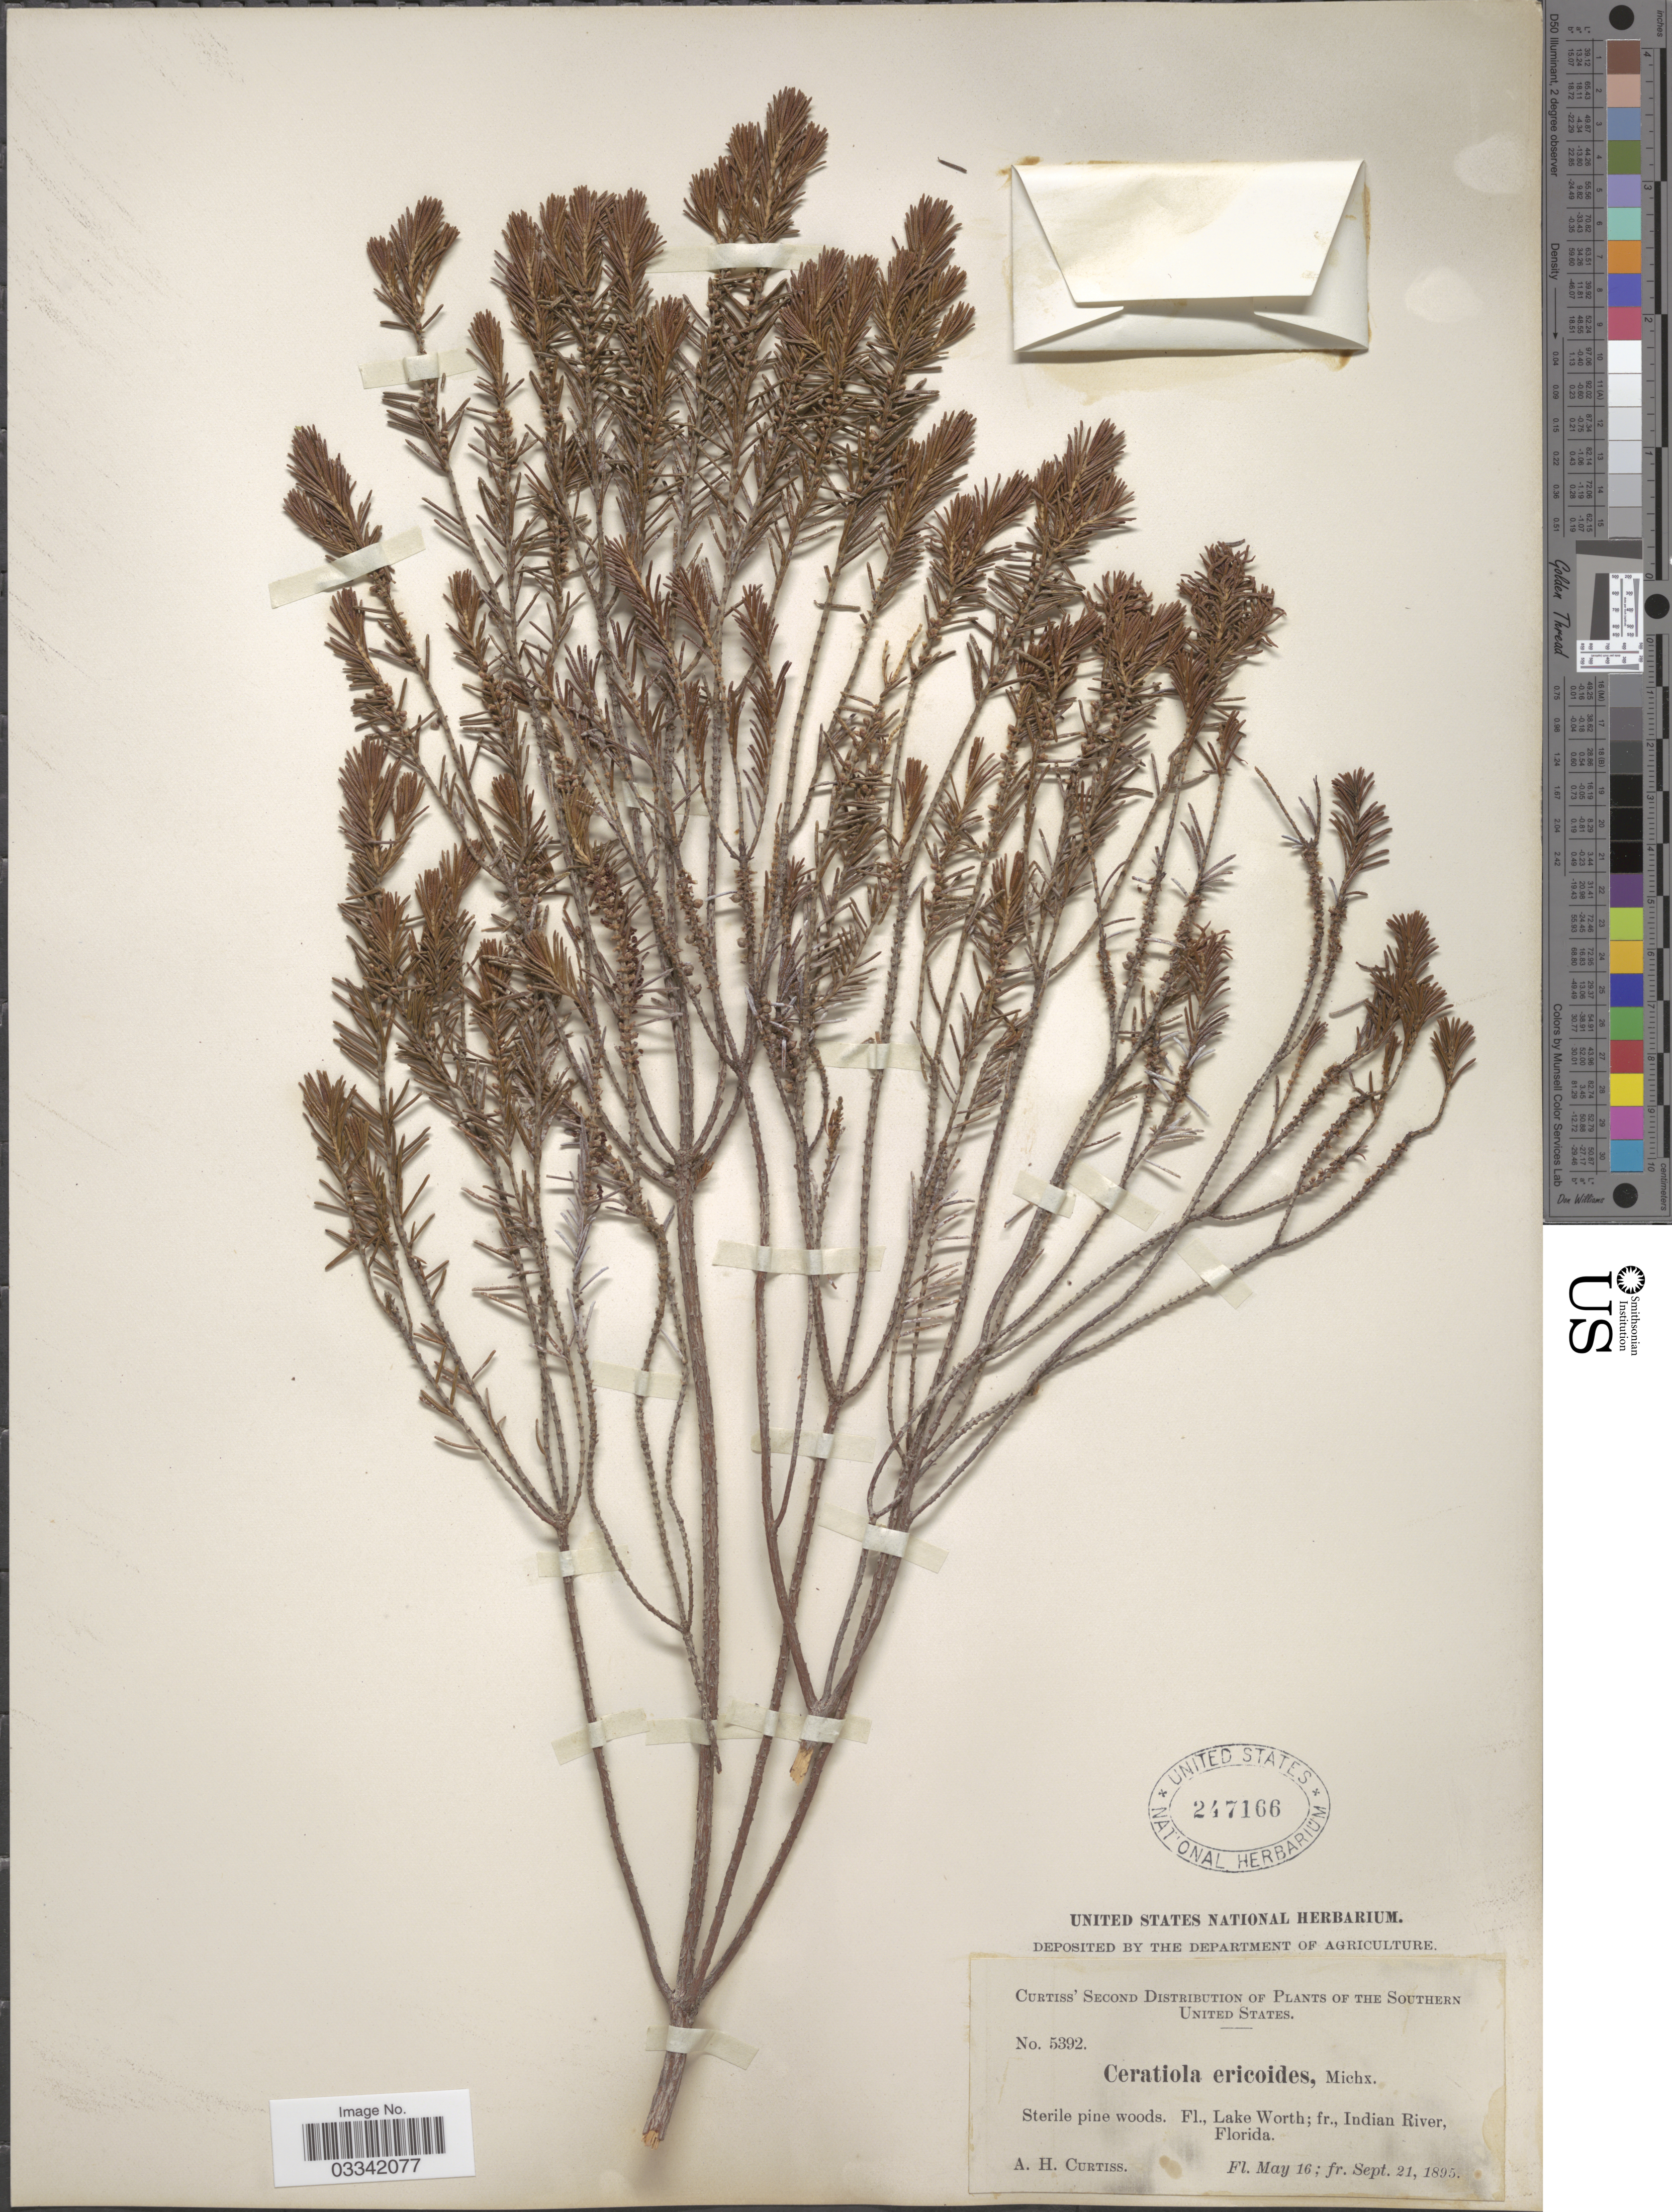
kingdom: Plantae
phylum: Tracheophyta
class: Magnoliopsida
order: Ericales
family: Ericaceae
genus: Ceratiola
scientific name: Ceratiola ericoides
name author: Michx.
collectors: A. H. Curtiss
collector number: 5392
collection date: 1895-05-16/1895-09-21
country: United States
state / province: Florida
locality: The Southern United States, Fl., Lake Worth; fr., Indian River.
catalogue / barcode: US 247166